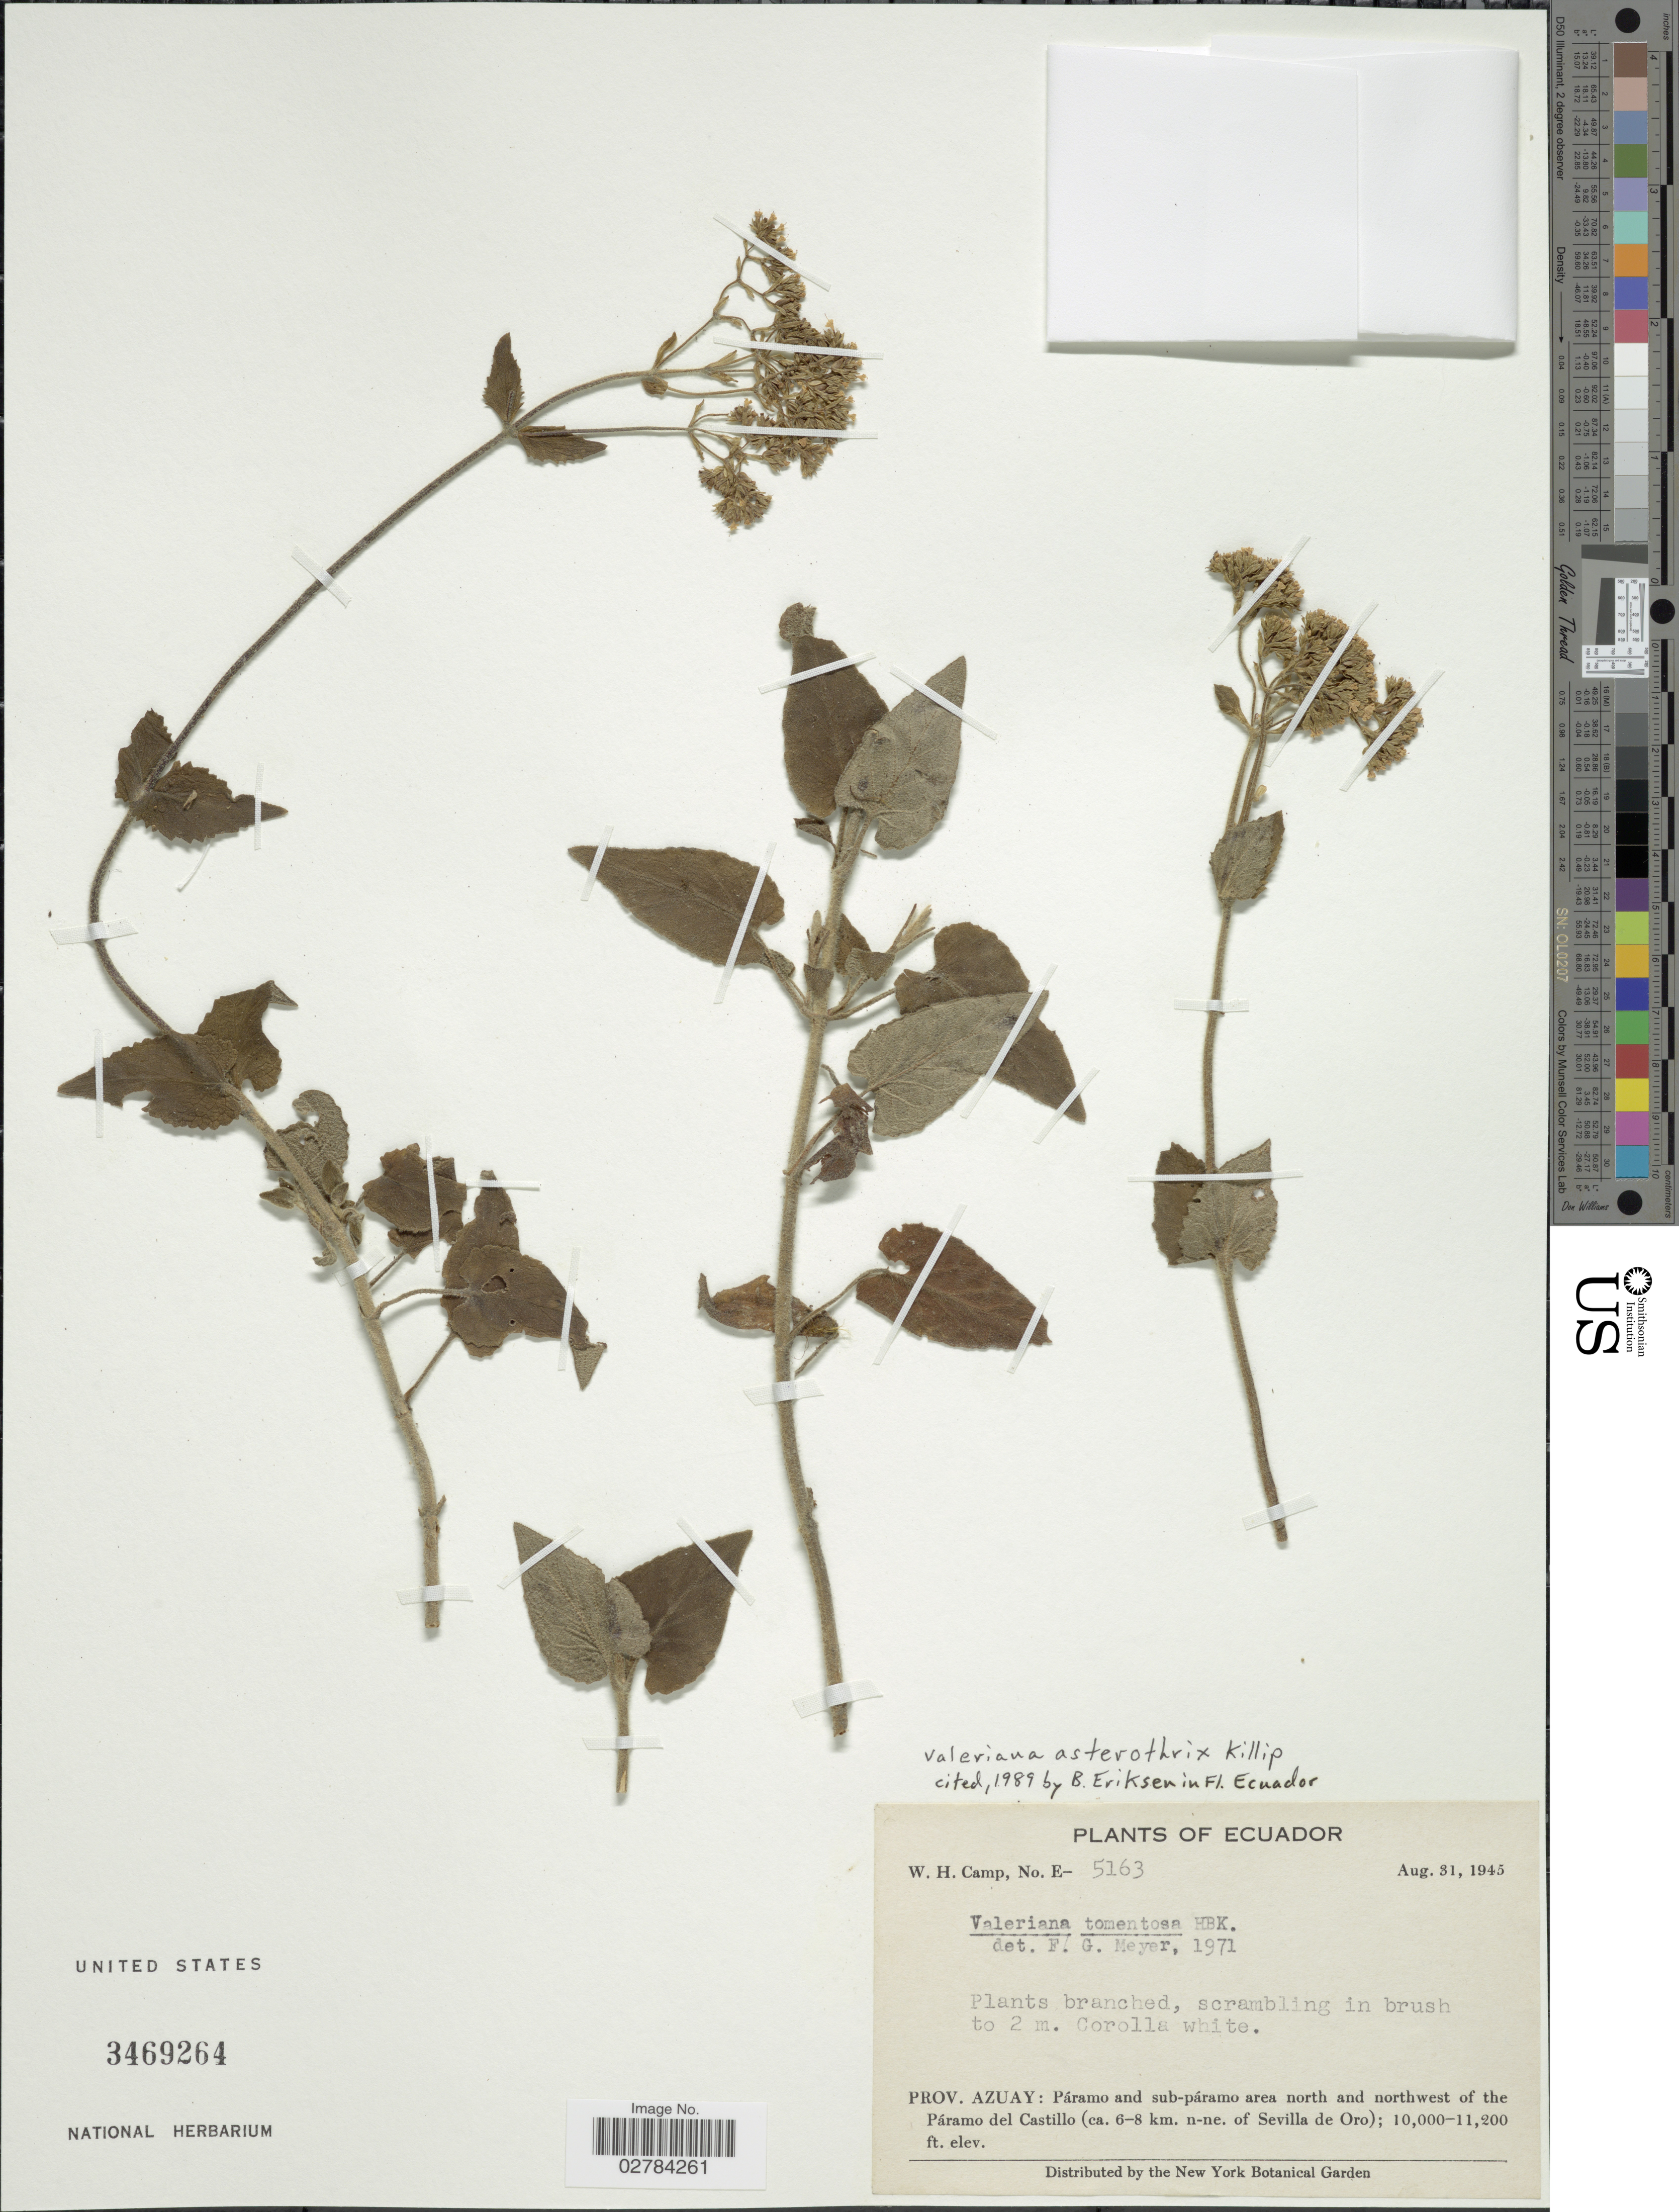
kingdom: Plantae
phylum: Tracheophyta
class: Magnoliopsida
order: Dipsacales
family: Caprifoliaceae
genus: Valeriana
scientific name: Valeriana asterothrix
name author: Killip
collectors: W. H. Camp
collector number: E-5163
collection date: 1945-08-31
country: Ecuador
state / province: Azuay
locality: Prov. Azuay: Páramo and sub-páramo area north and northwest of the Páramo del Castillo (ca. 6-8 km. n-ne. of Sevilla de Oro).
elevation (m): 3048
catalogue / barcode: US 3469264